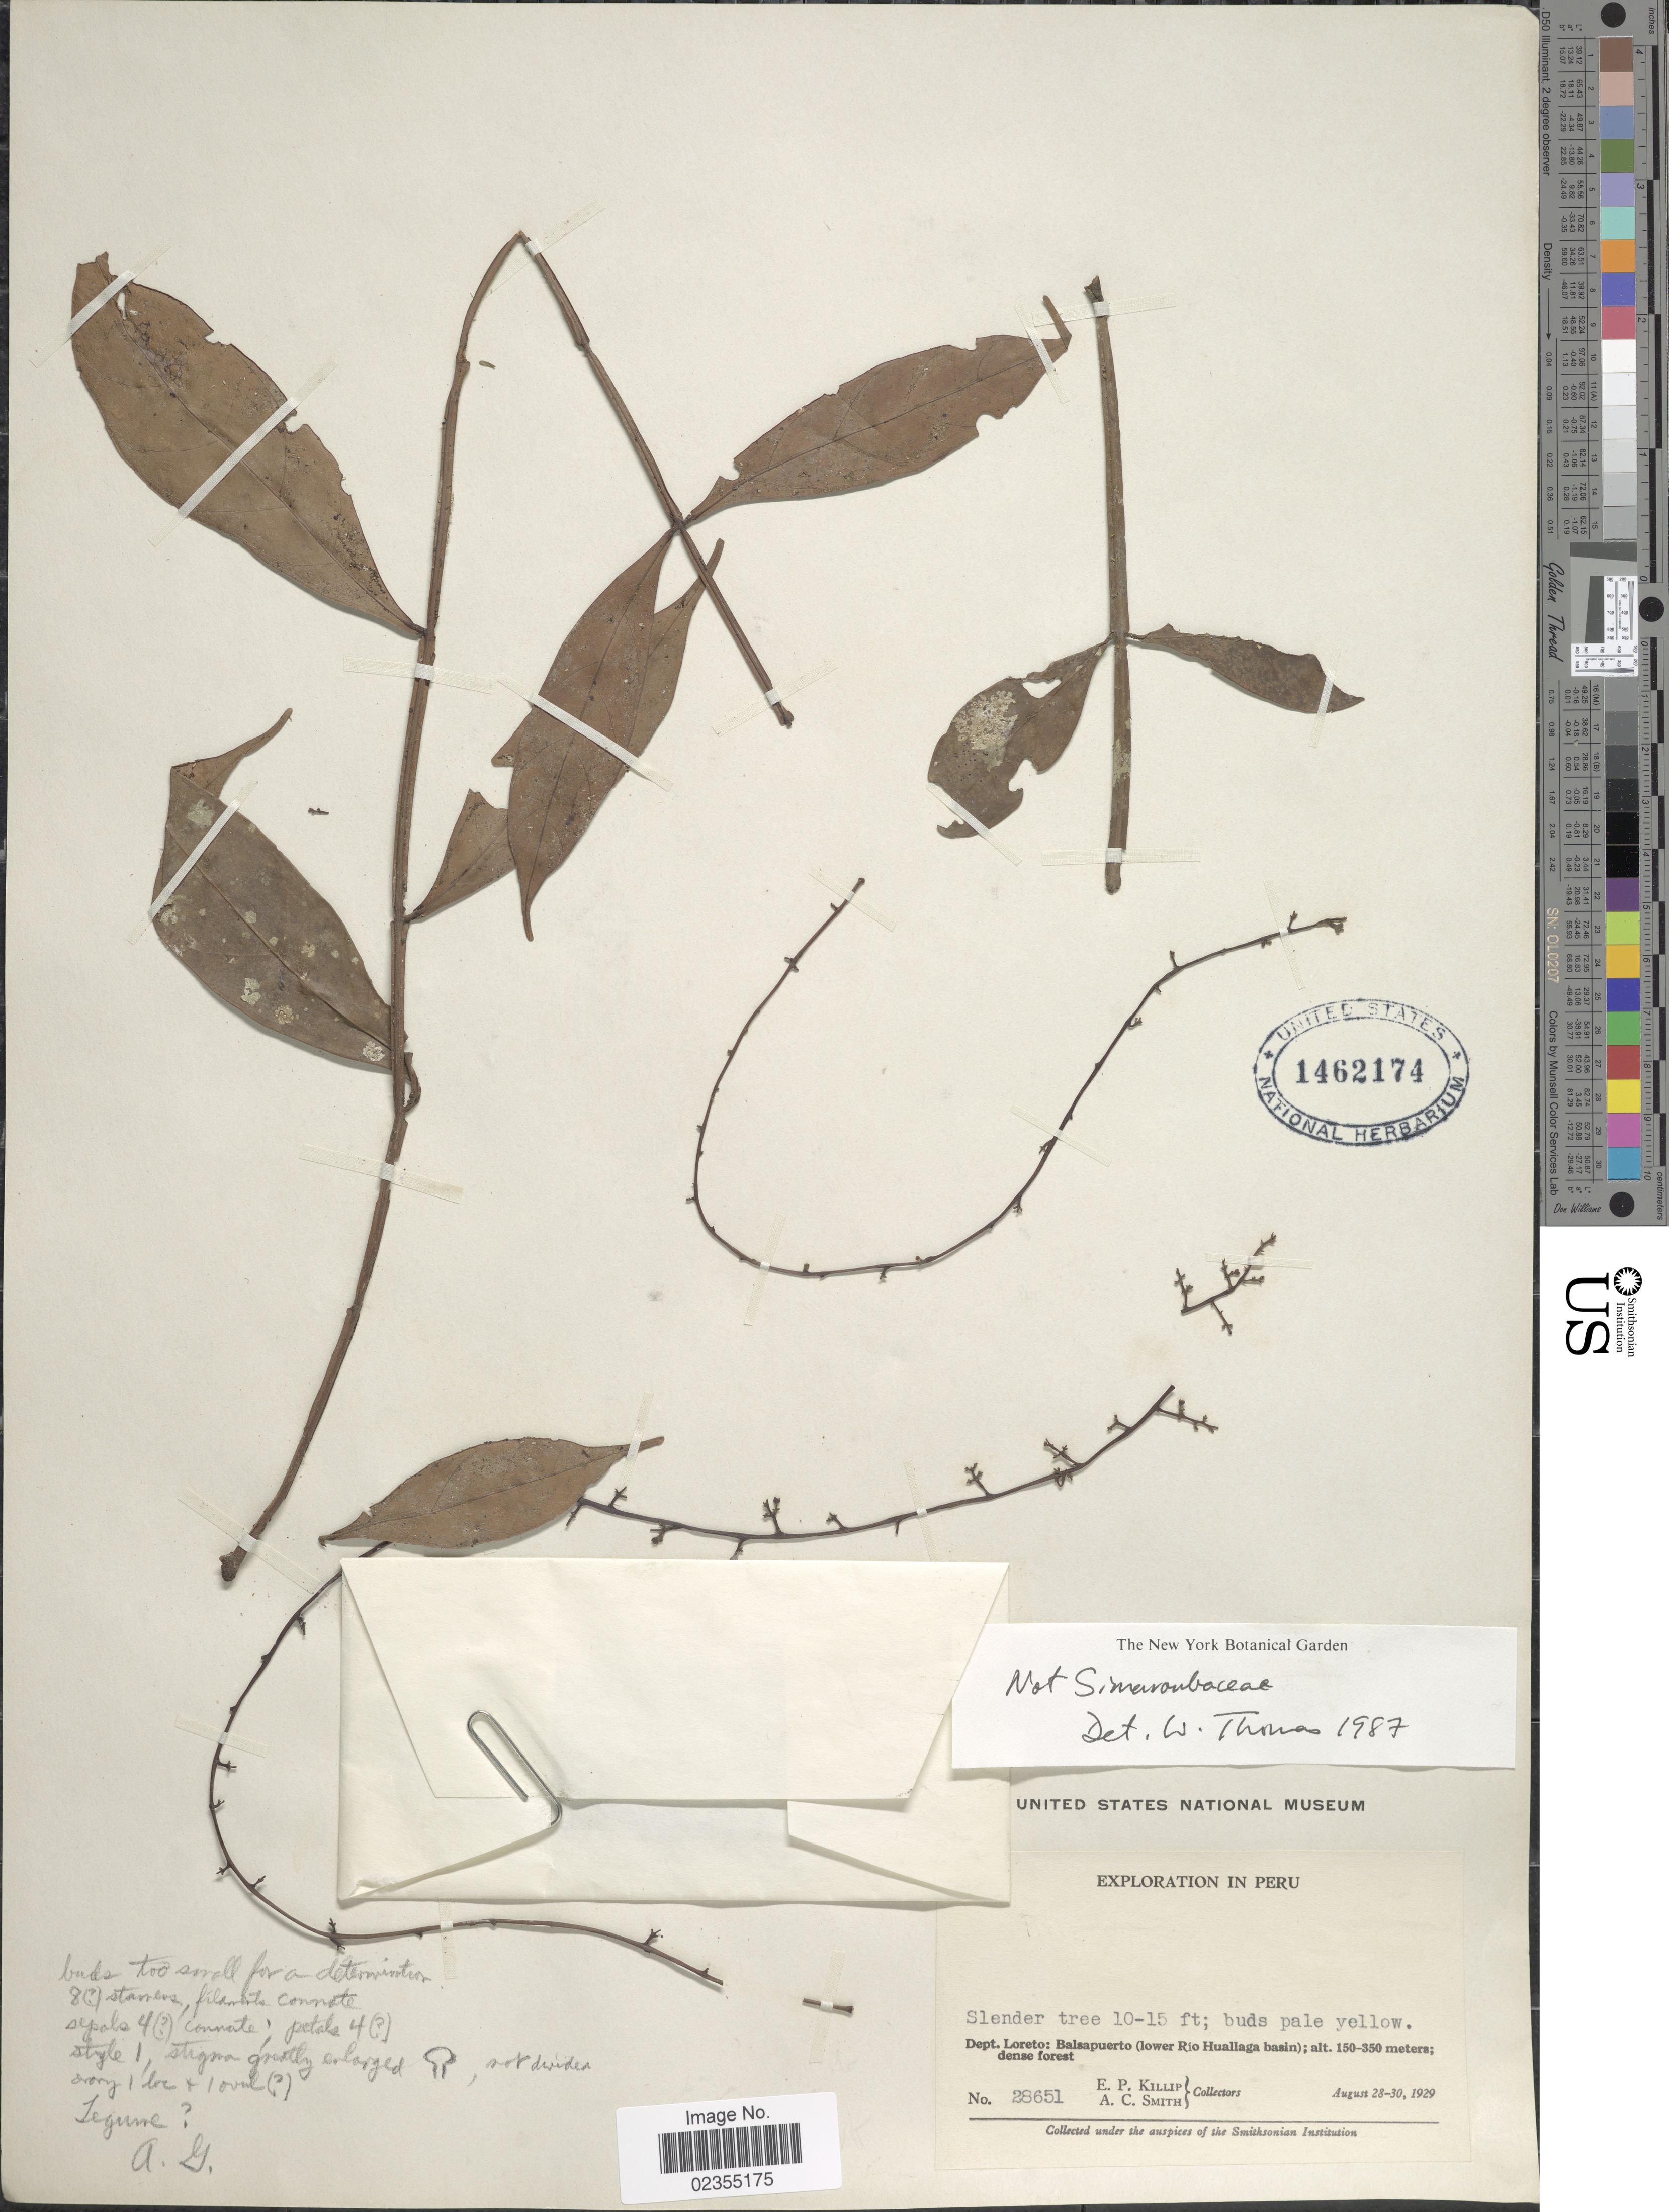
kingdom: Plantae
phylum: Tracheophyta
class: Magnoliopsida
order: Sapindales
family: Meliaceae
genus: Guarea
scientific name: Guarea sp.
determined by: Londoño-Echeverri, Y.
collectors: E. P. Killip & A. C. Smith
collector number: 28651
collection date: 1929-08-28/1929-08-30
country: Peru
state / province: Loreto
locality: Dept. Loreto: Balsapuerto (lower Rio Huallaga basin)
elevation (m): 150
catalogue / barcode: US 1462174